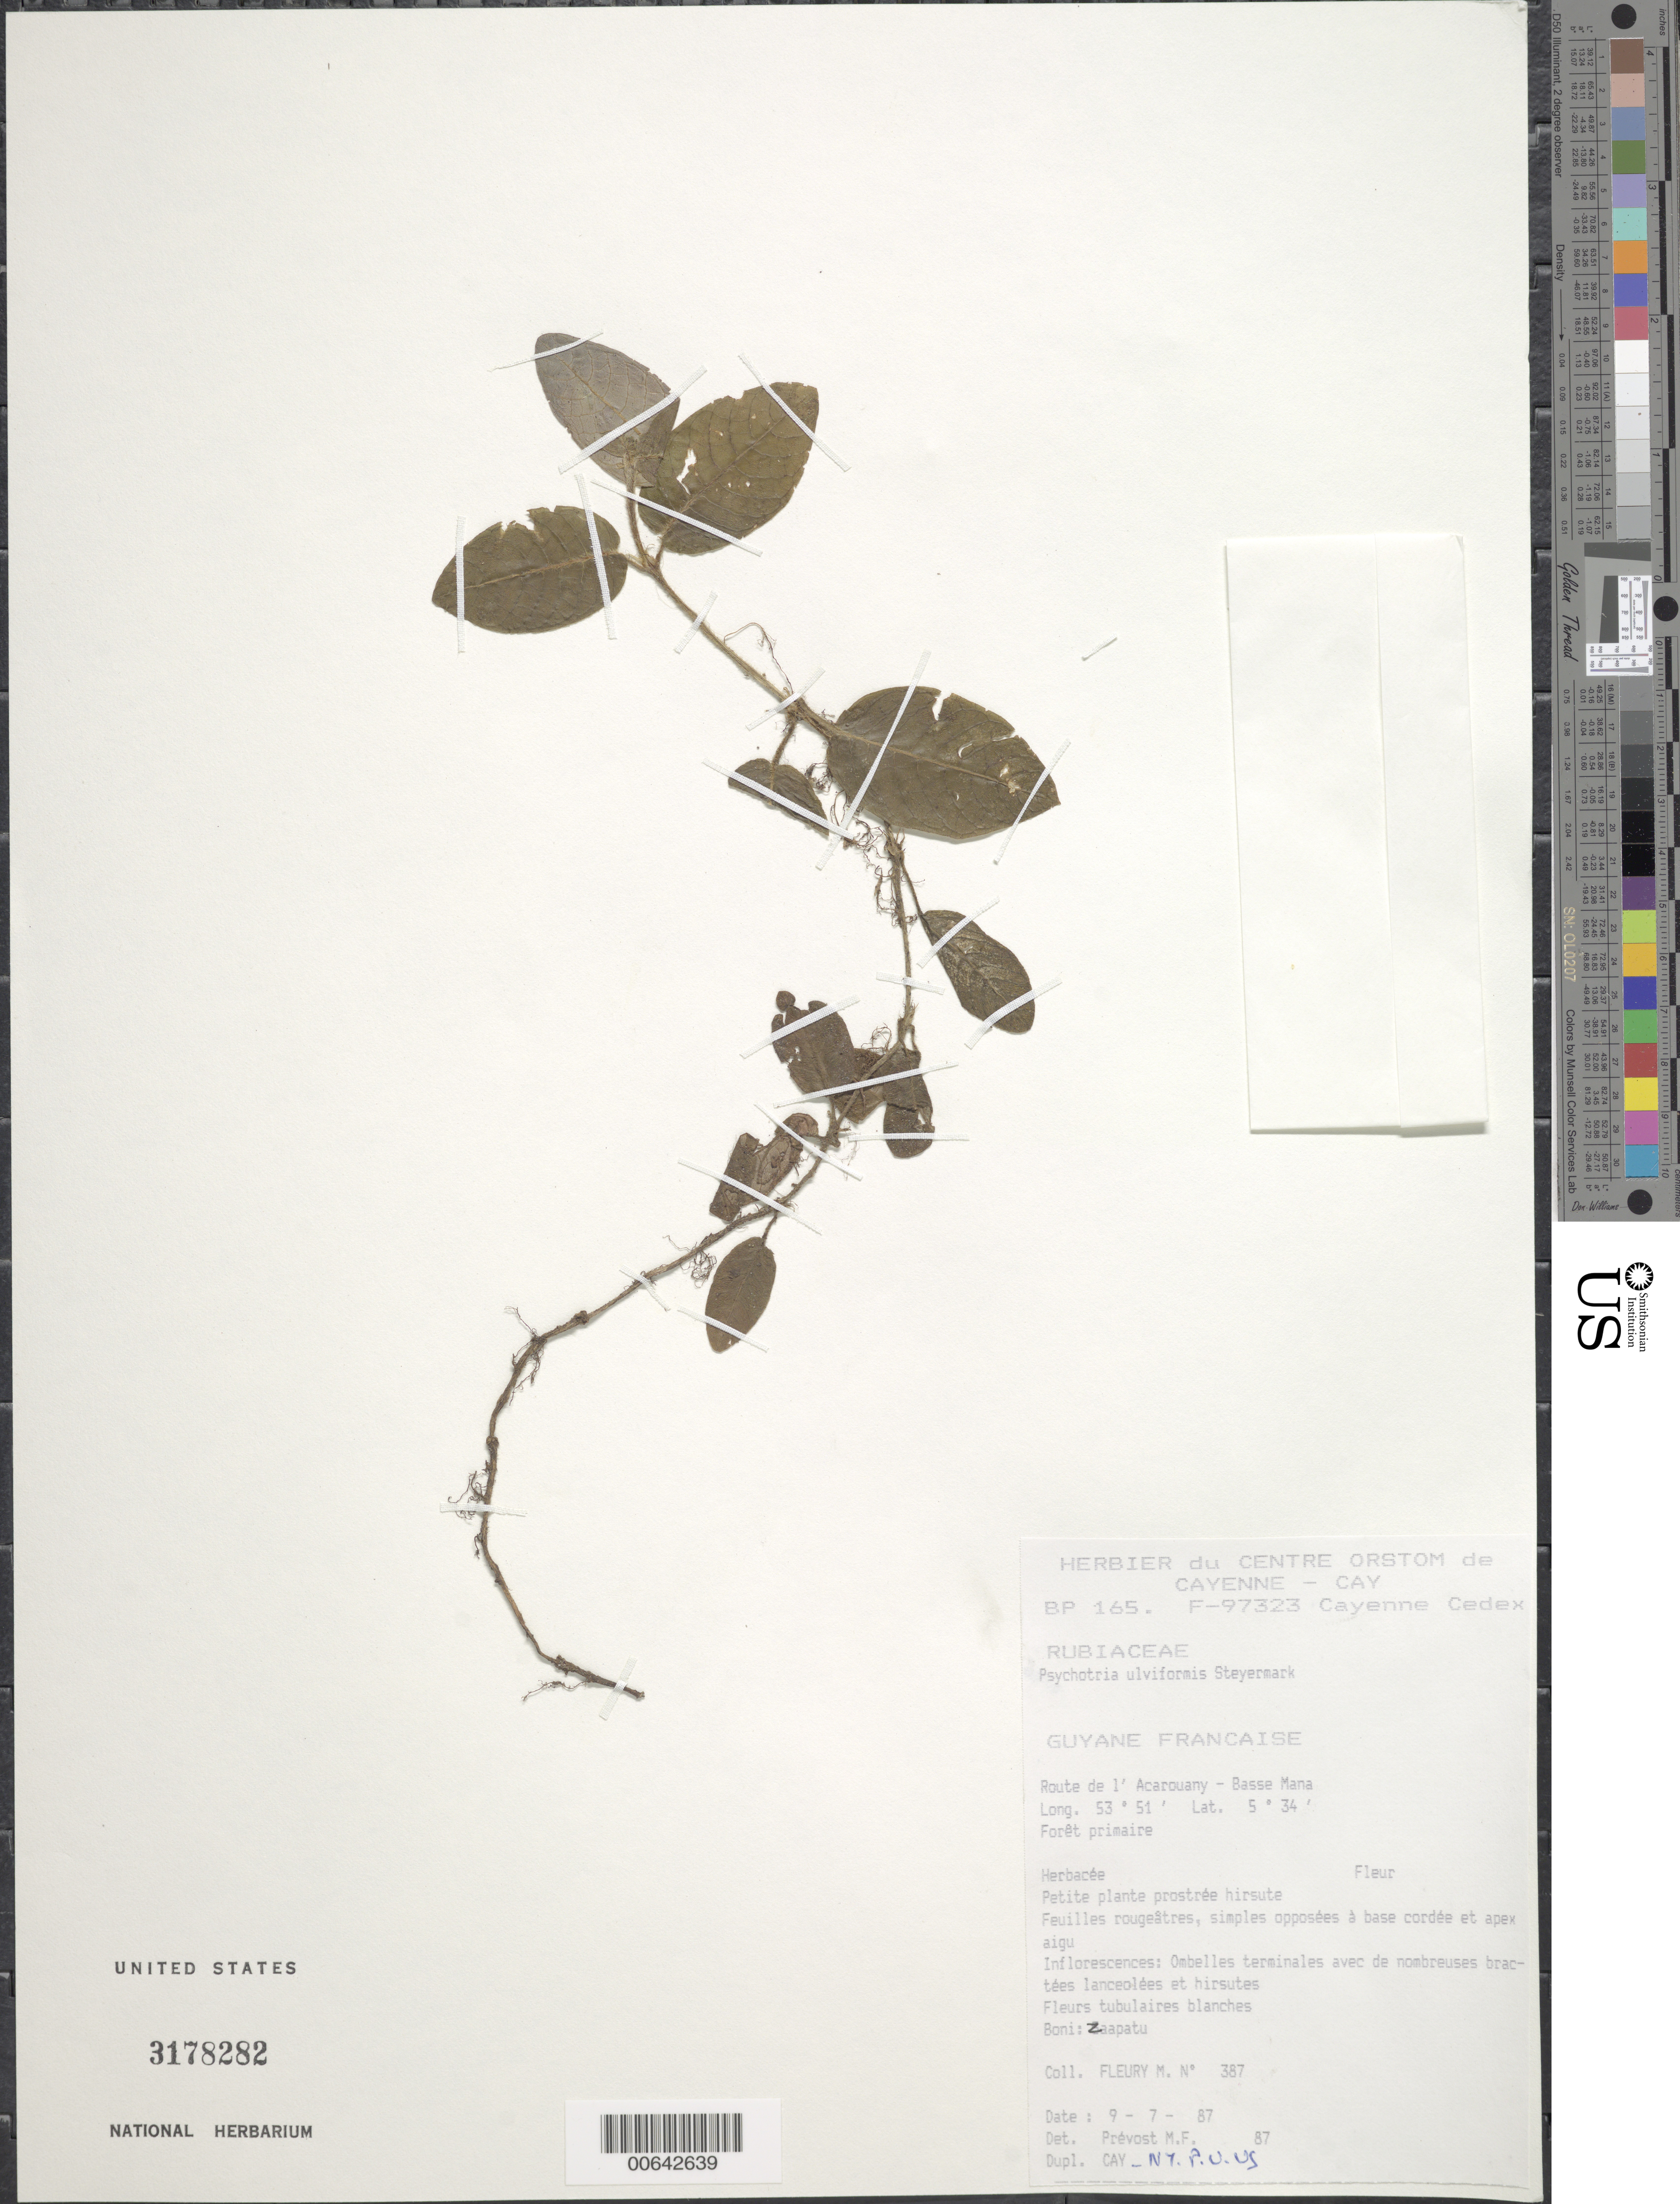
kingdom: Plantae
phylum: Tracheophyta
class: Magnoliopsida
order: Gentianales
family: Rubiaceae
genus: Palicourea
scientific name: Palicourea alba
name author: (Aubl.) Delprete & J.H. Kirkbr.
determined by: Kirkbride, J. H., Jr.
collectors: M. Fleury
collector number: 387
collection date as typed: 9-Jul-87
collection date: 1987-07-09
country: French Guiana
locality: Route de l'Acarouany, Bassin de la Mana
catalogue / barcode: US 3178282